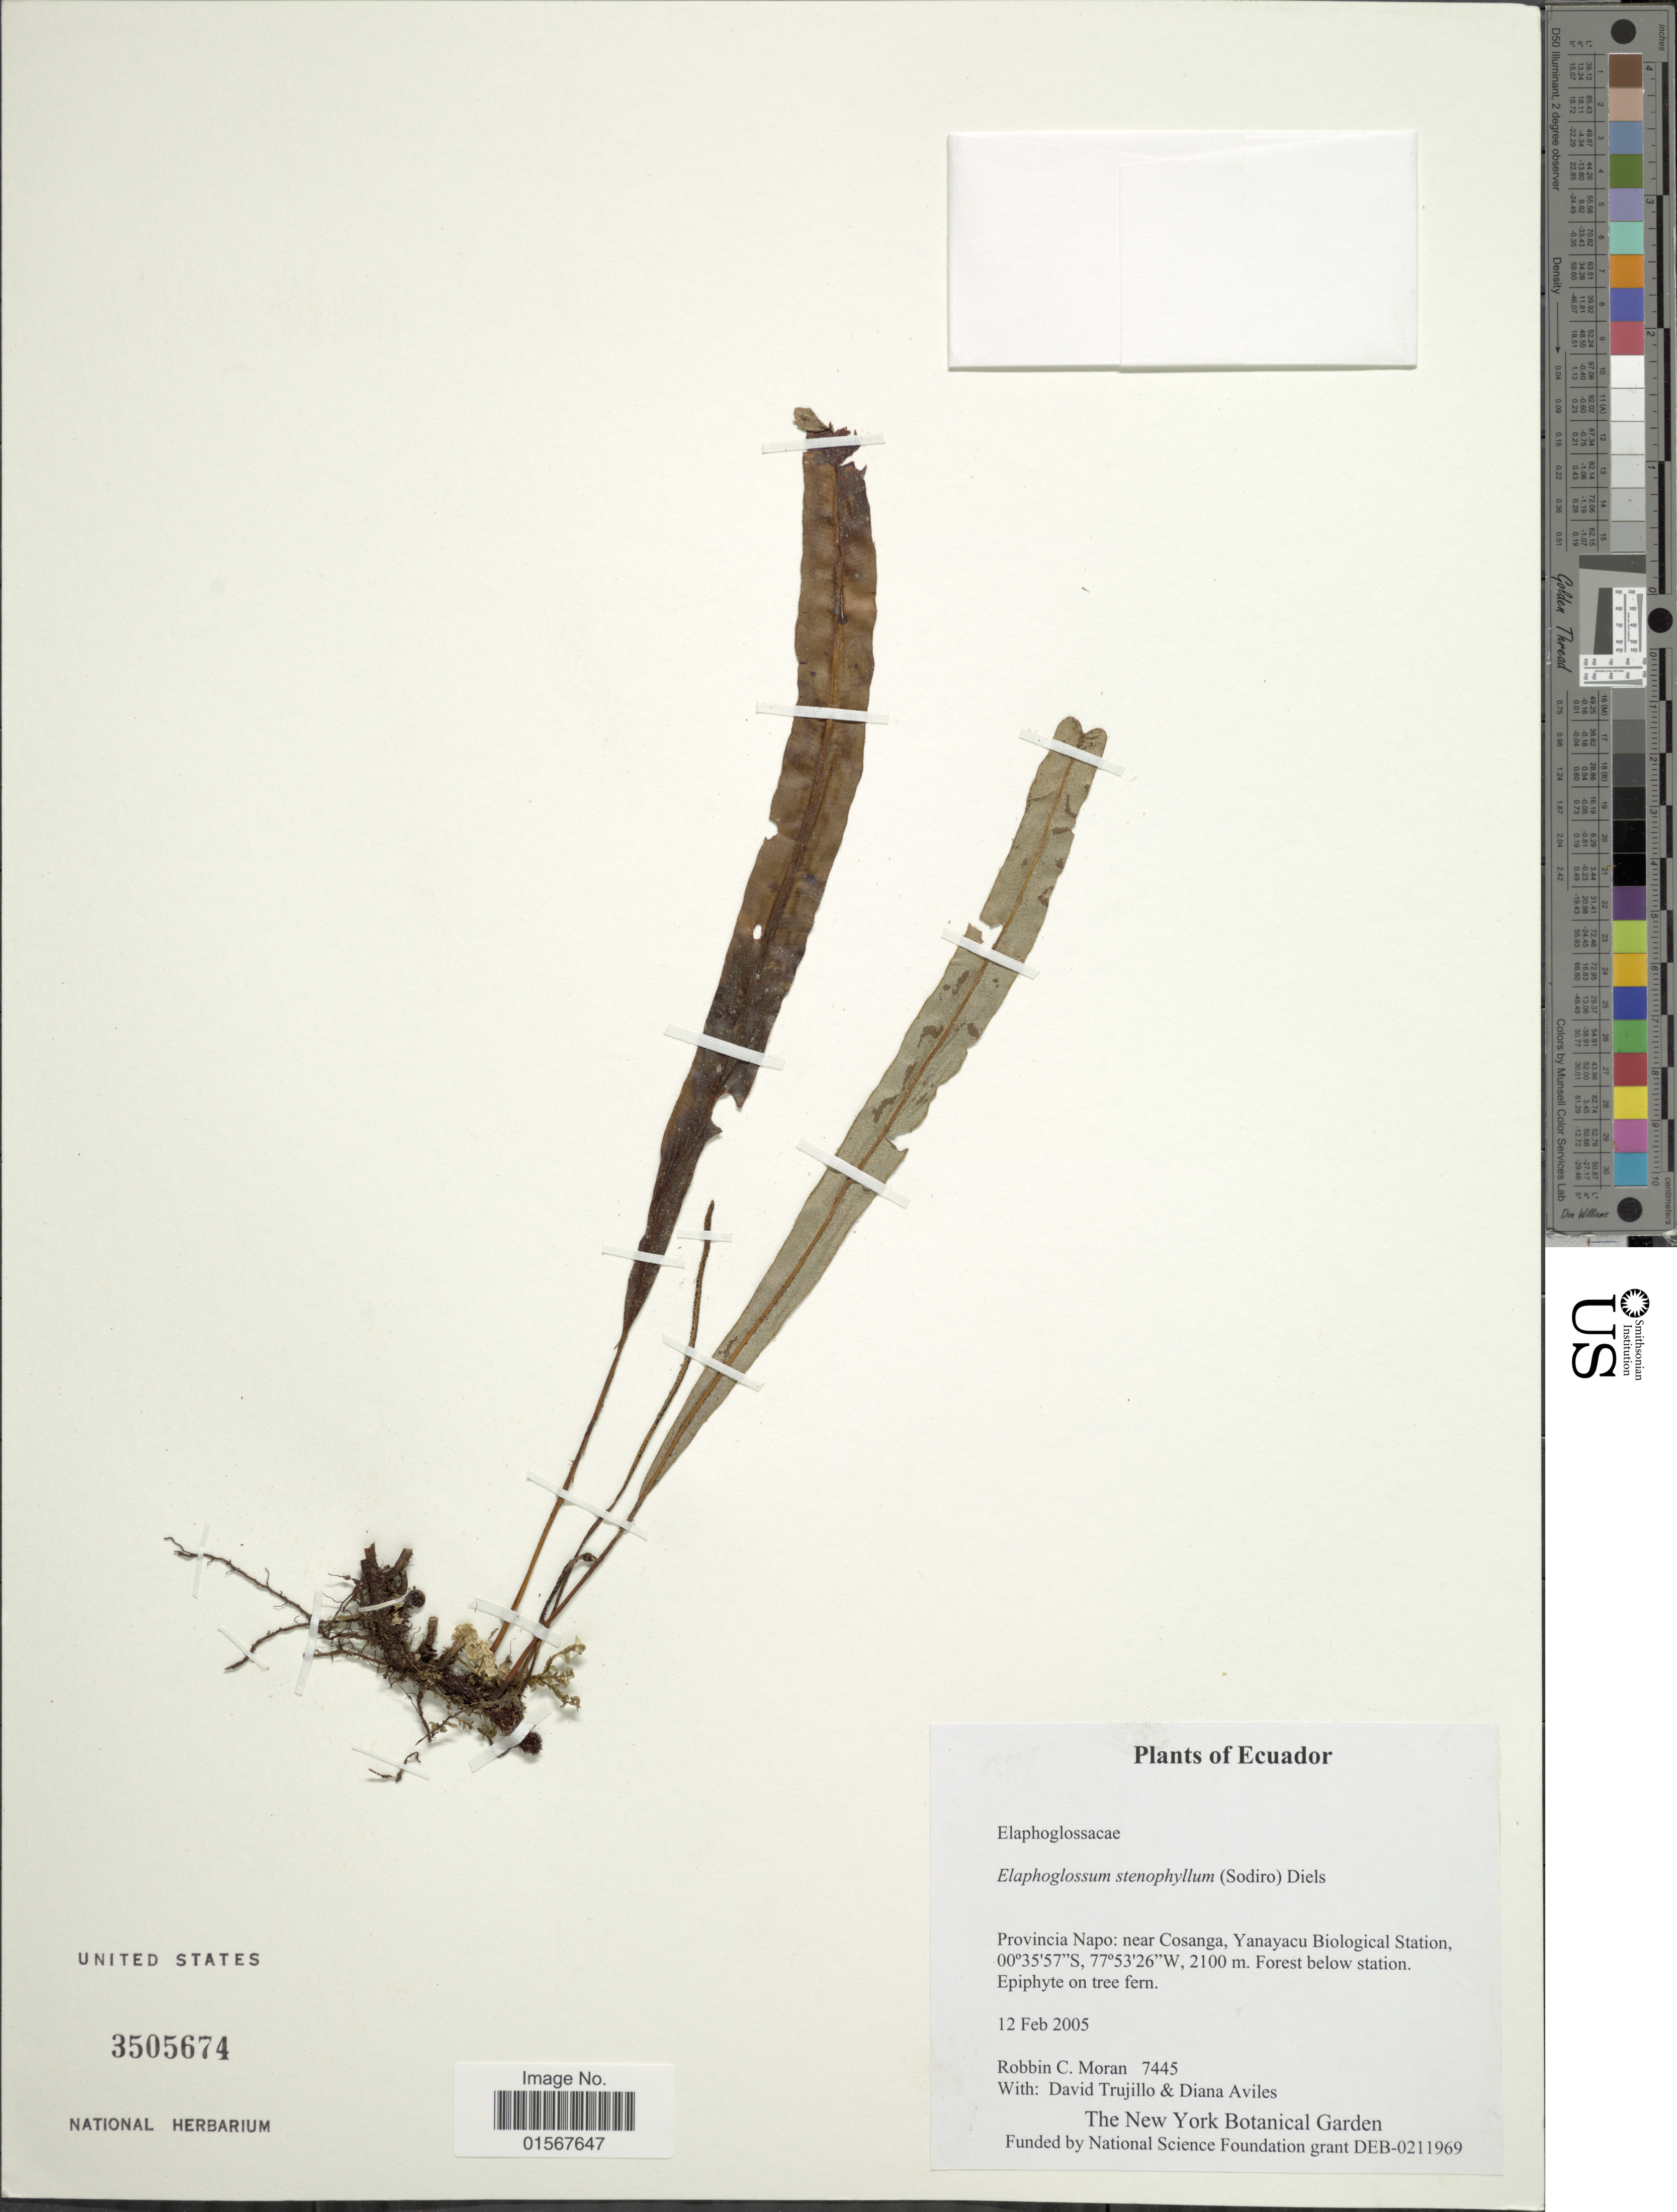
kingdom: Plantae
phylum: Tracheophyta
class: Polypodiopsida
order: Polypodiales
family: Dryopteridaceae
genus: Elaphoglossum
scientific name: Elaphoglossum stenophyllum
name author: (Sodiro) Diels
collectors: R. C. Moran, D. Trujillo & D. Aviles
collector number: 7445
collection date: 2005-02-12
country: Ecuador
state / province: Napo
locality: Provincia Napo: near Cosanga, Yanayacu Biological Station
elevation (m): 2100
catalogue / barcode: US 3505674